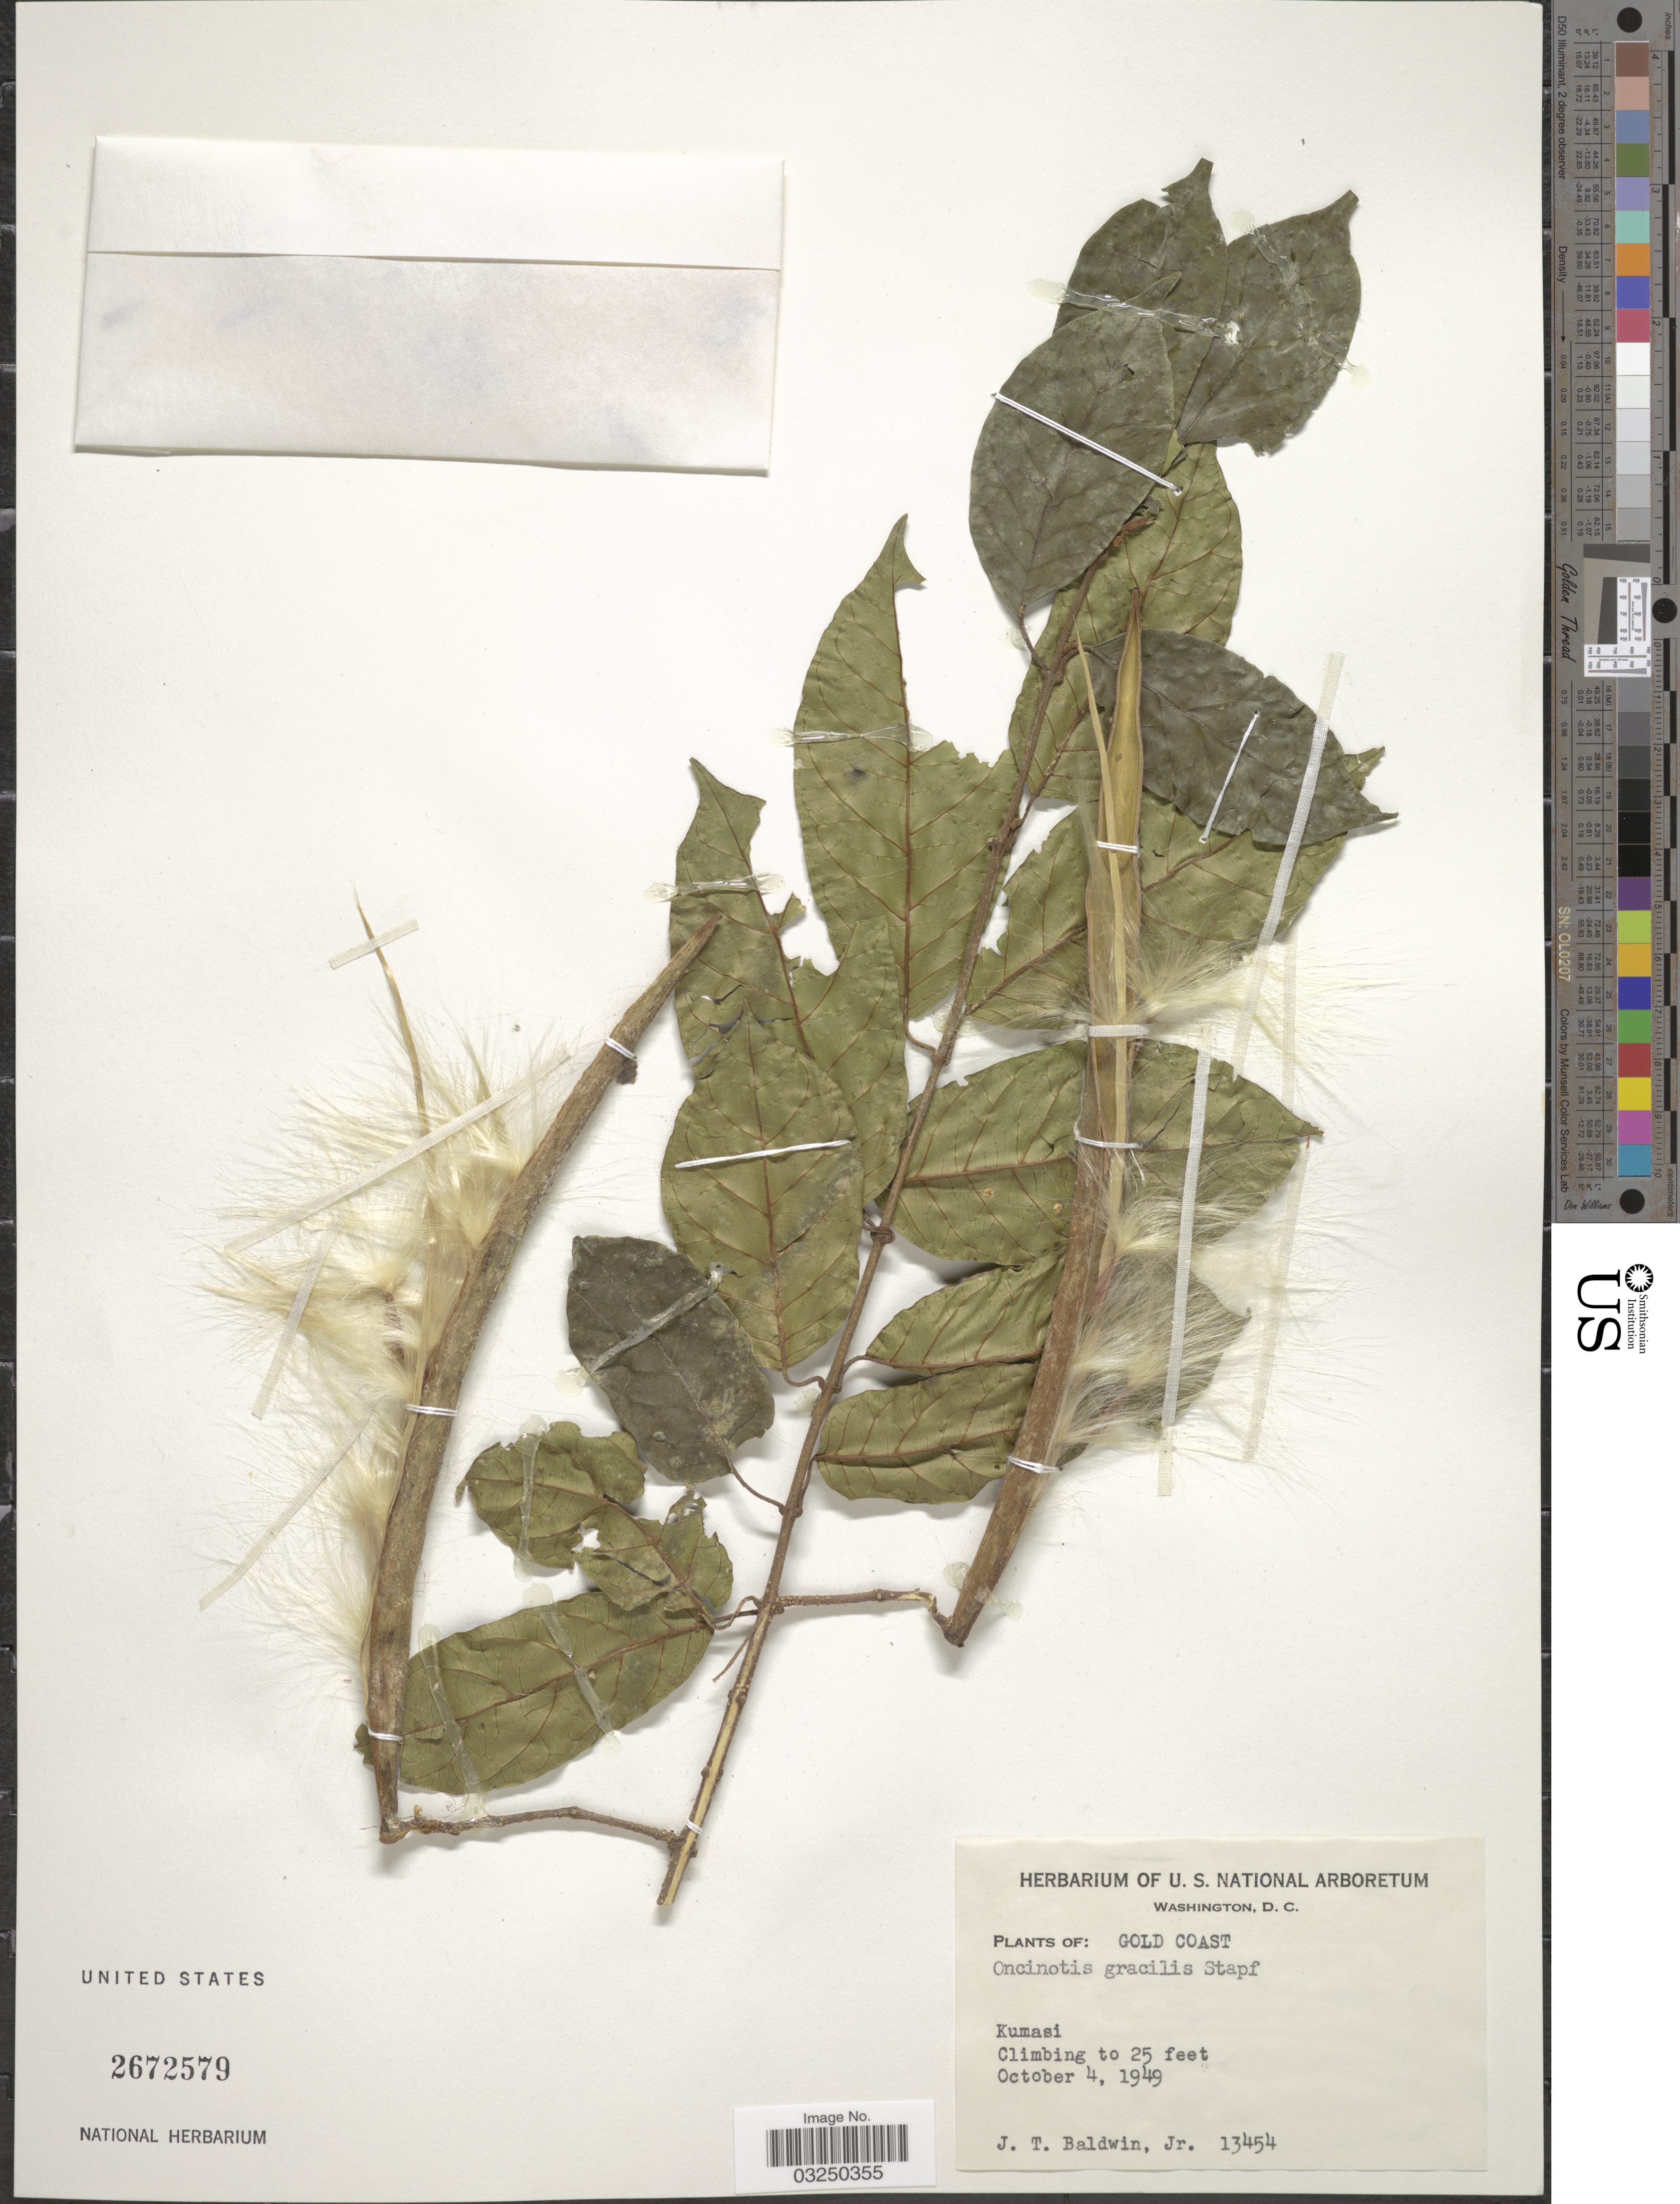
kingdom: Plantae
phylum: Tracheophyta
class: Magnoliopsida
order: Gentianales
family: Apocynaceae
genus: Oncinotis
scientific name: Oncinotis gracilis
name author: Stapf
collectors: J. T. Baldwin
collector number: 13454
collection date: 1949-10-04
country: Ghana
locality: Gold Coast, Kumasi.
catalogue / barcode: US 2672579